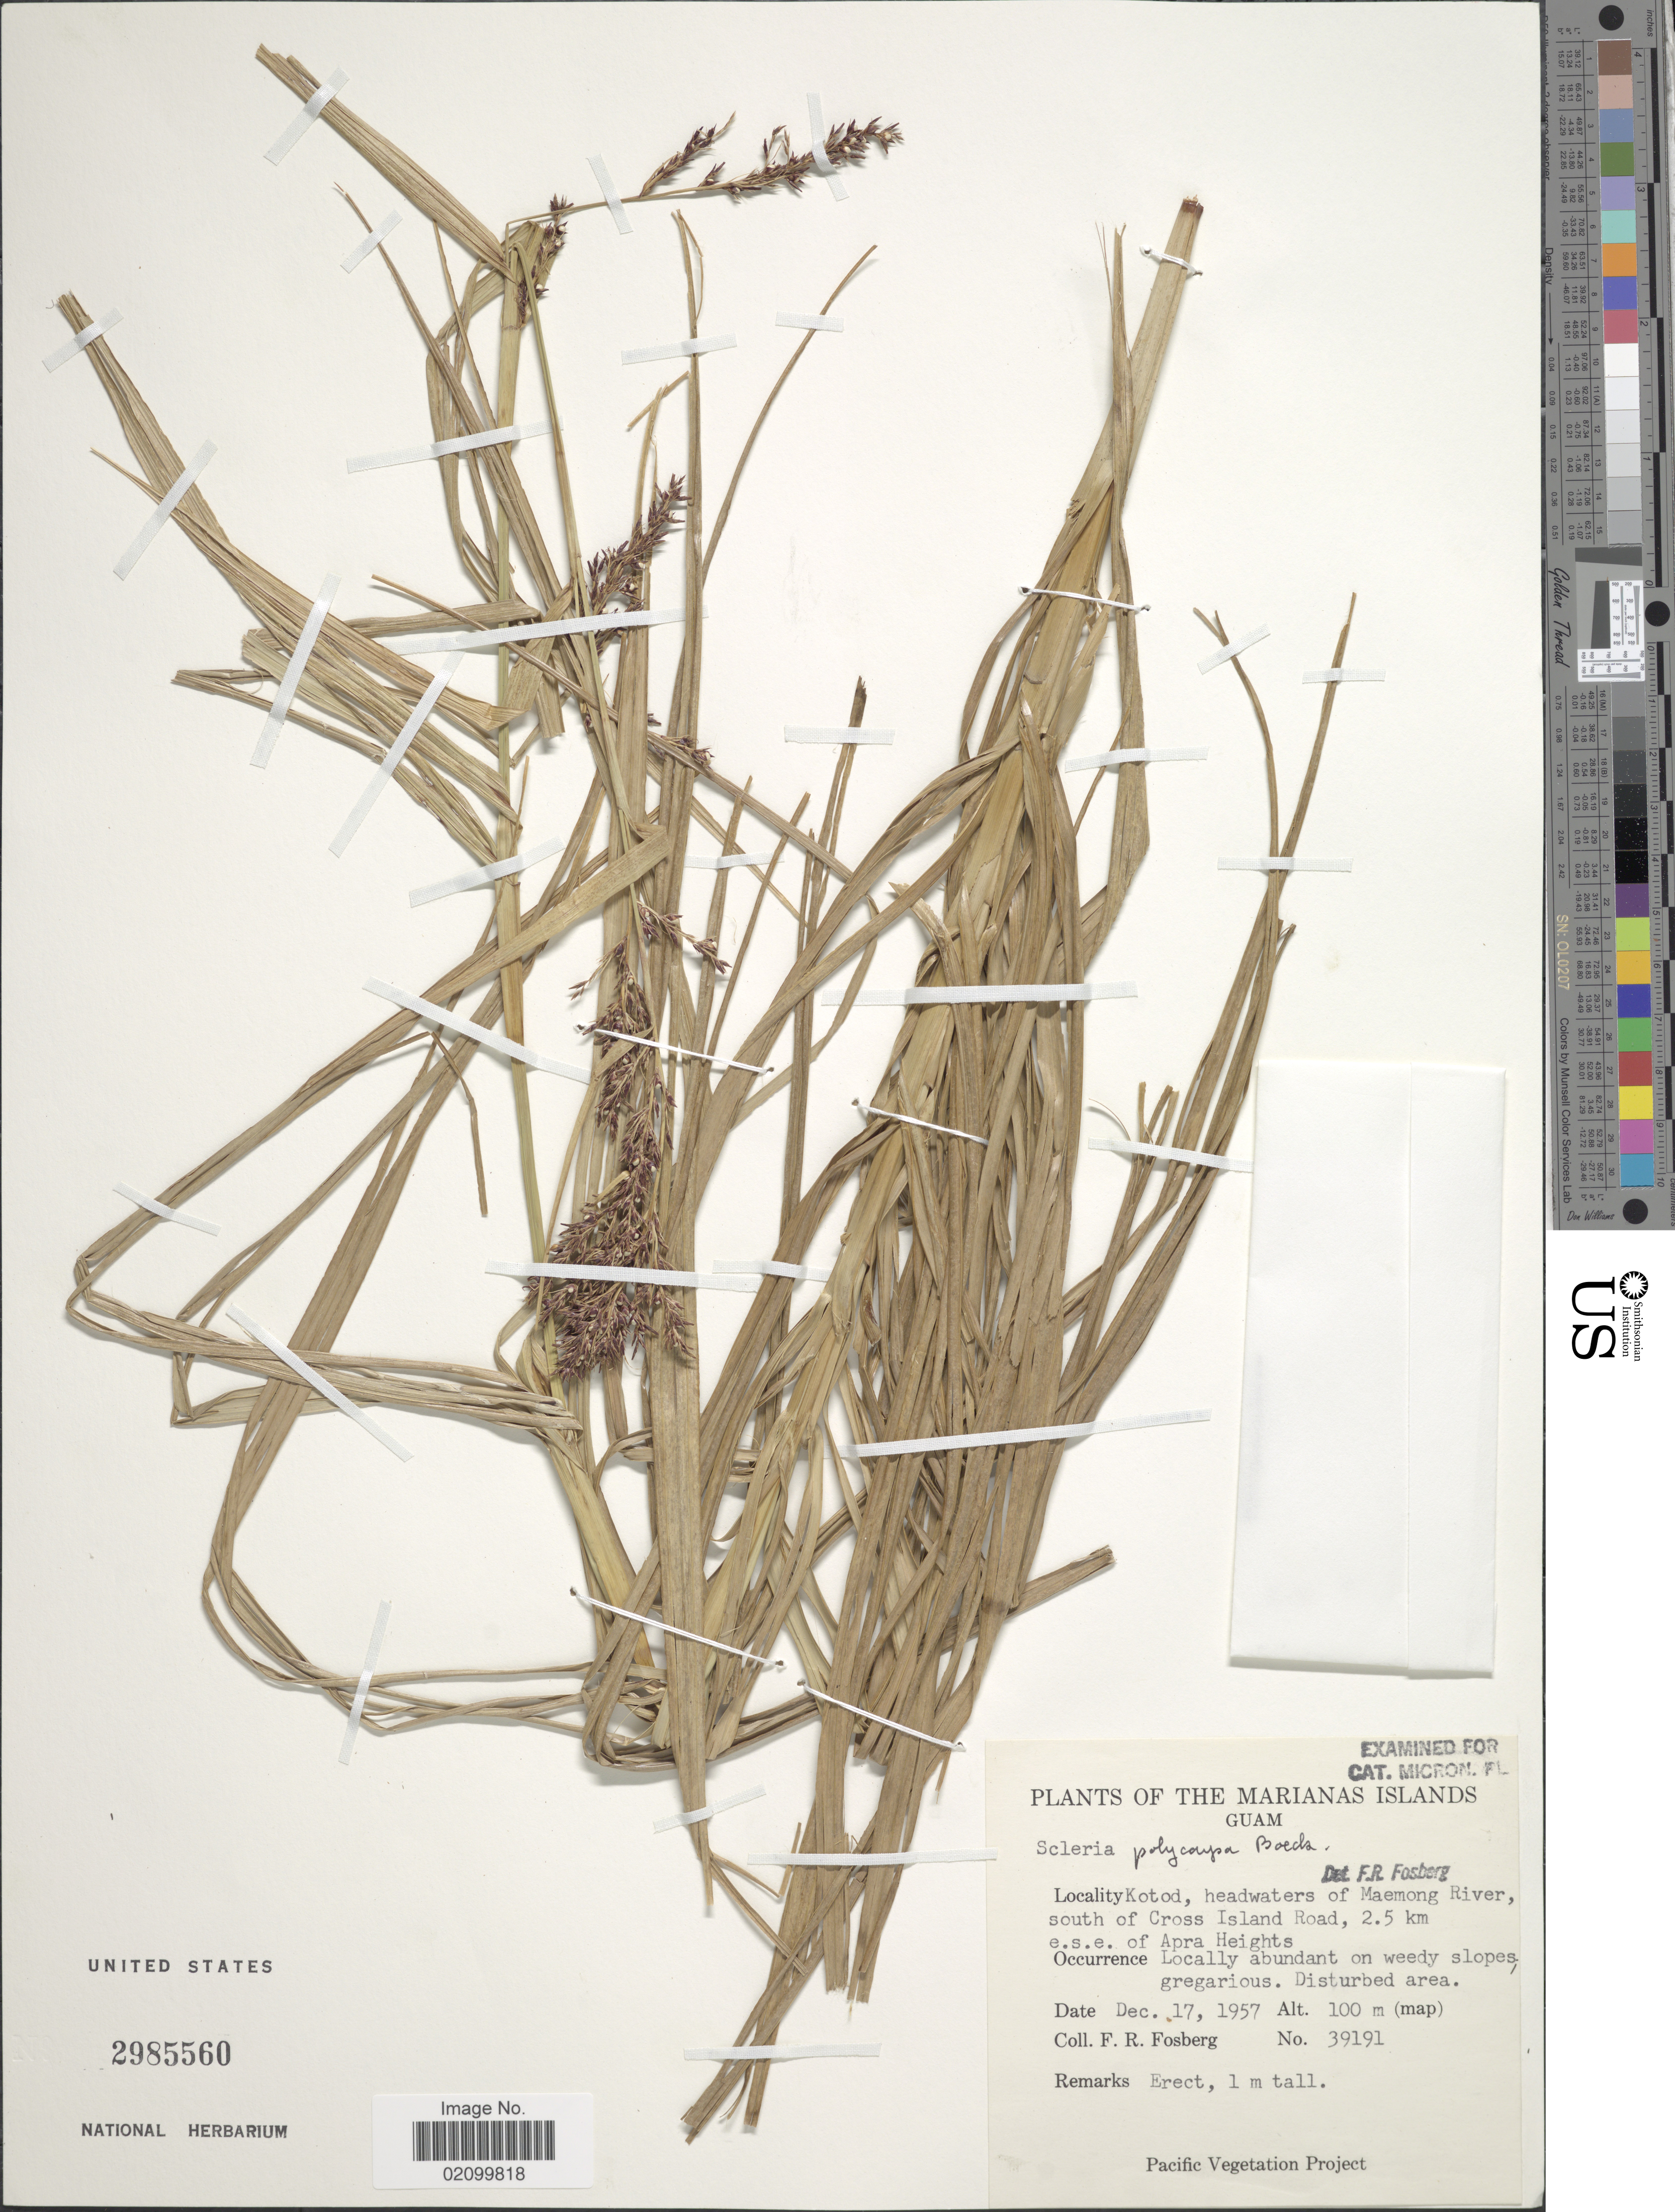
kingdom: Plantae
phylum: Tracheophyta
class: Liliopsida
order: Poales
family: Cyperaceae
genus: Scleria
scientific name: Scleria polycarpa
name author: Boeckeler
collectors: F. R. Fosberg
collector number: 39191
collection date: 1957-12-17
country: Guam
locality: Marianas Islands. Guam, Kotod, headwaters of Maemong River, south of Cross Island Road, 2.5 km e.s.e. of Apra Heights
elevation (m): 100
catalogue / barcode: US 2985560